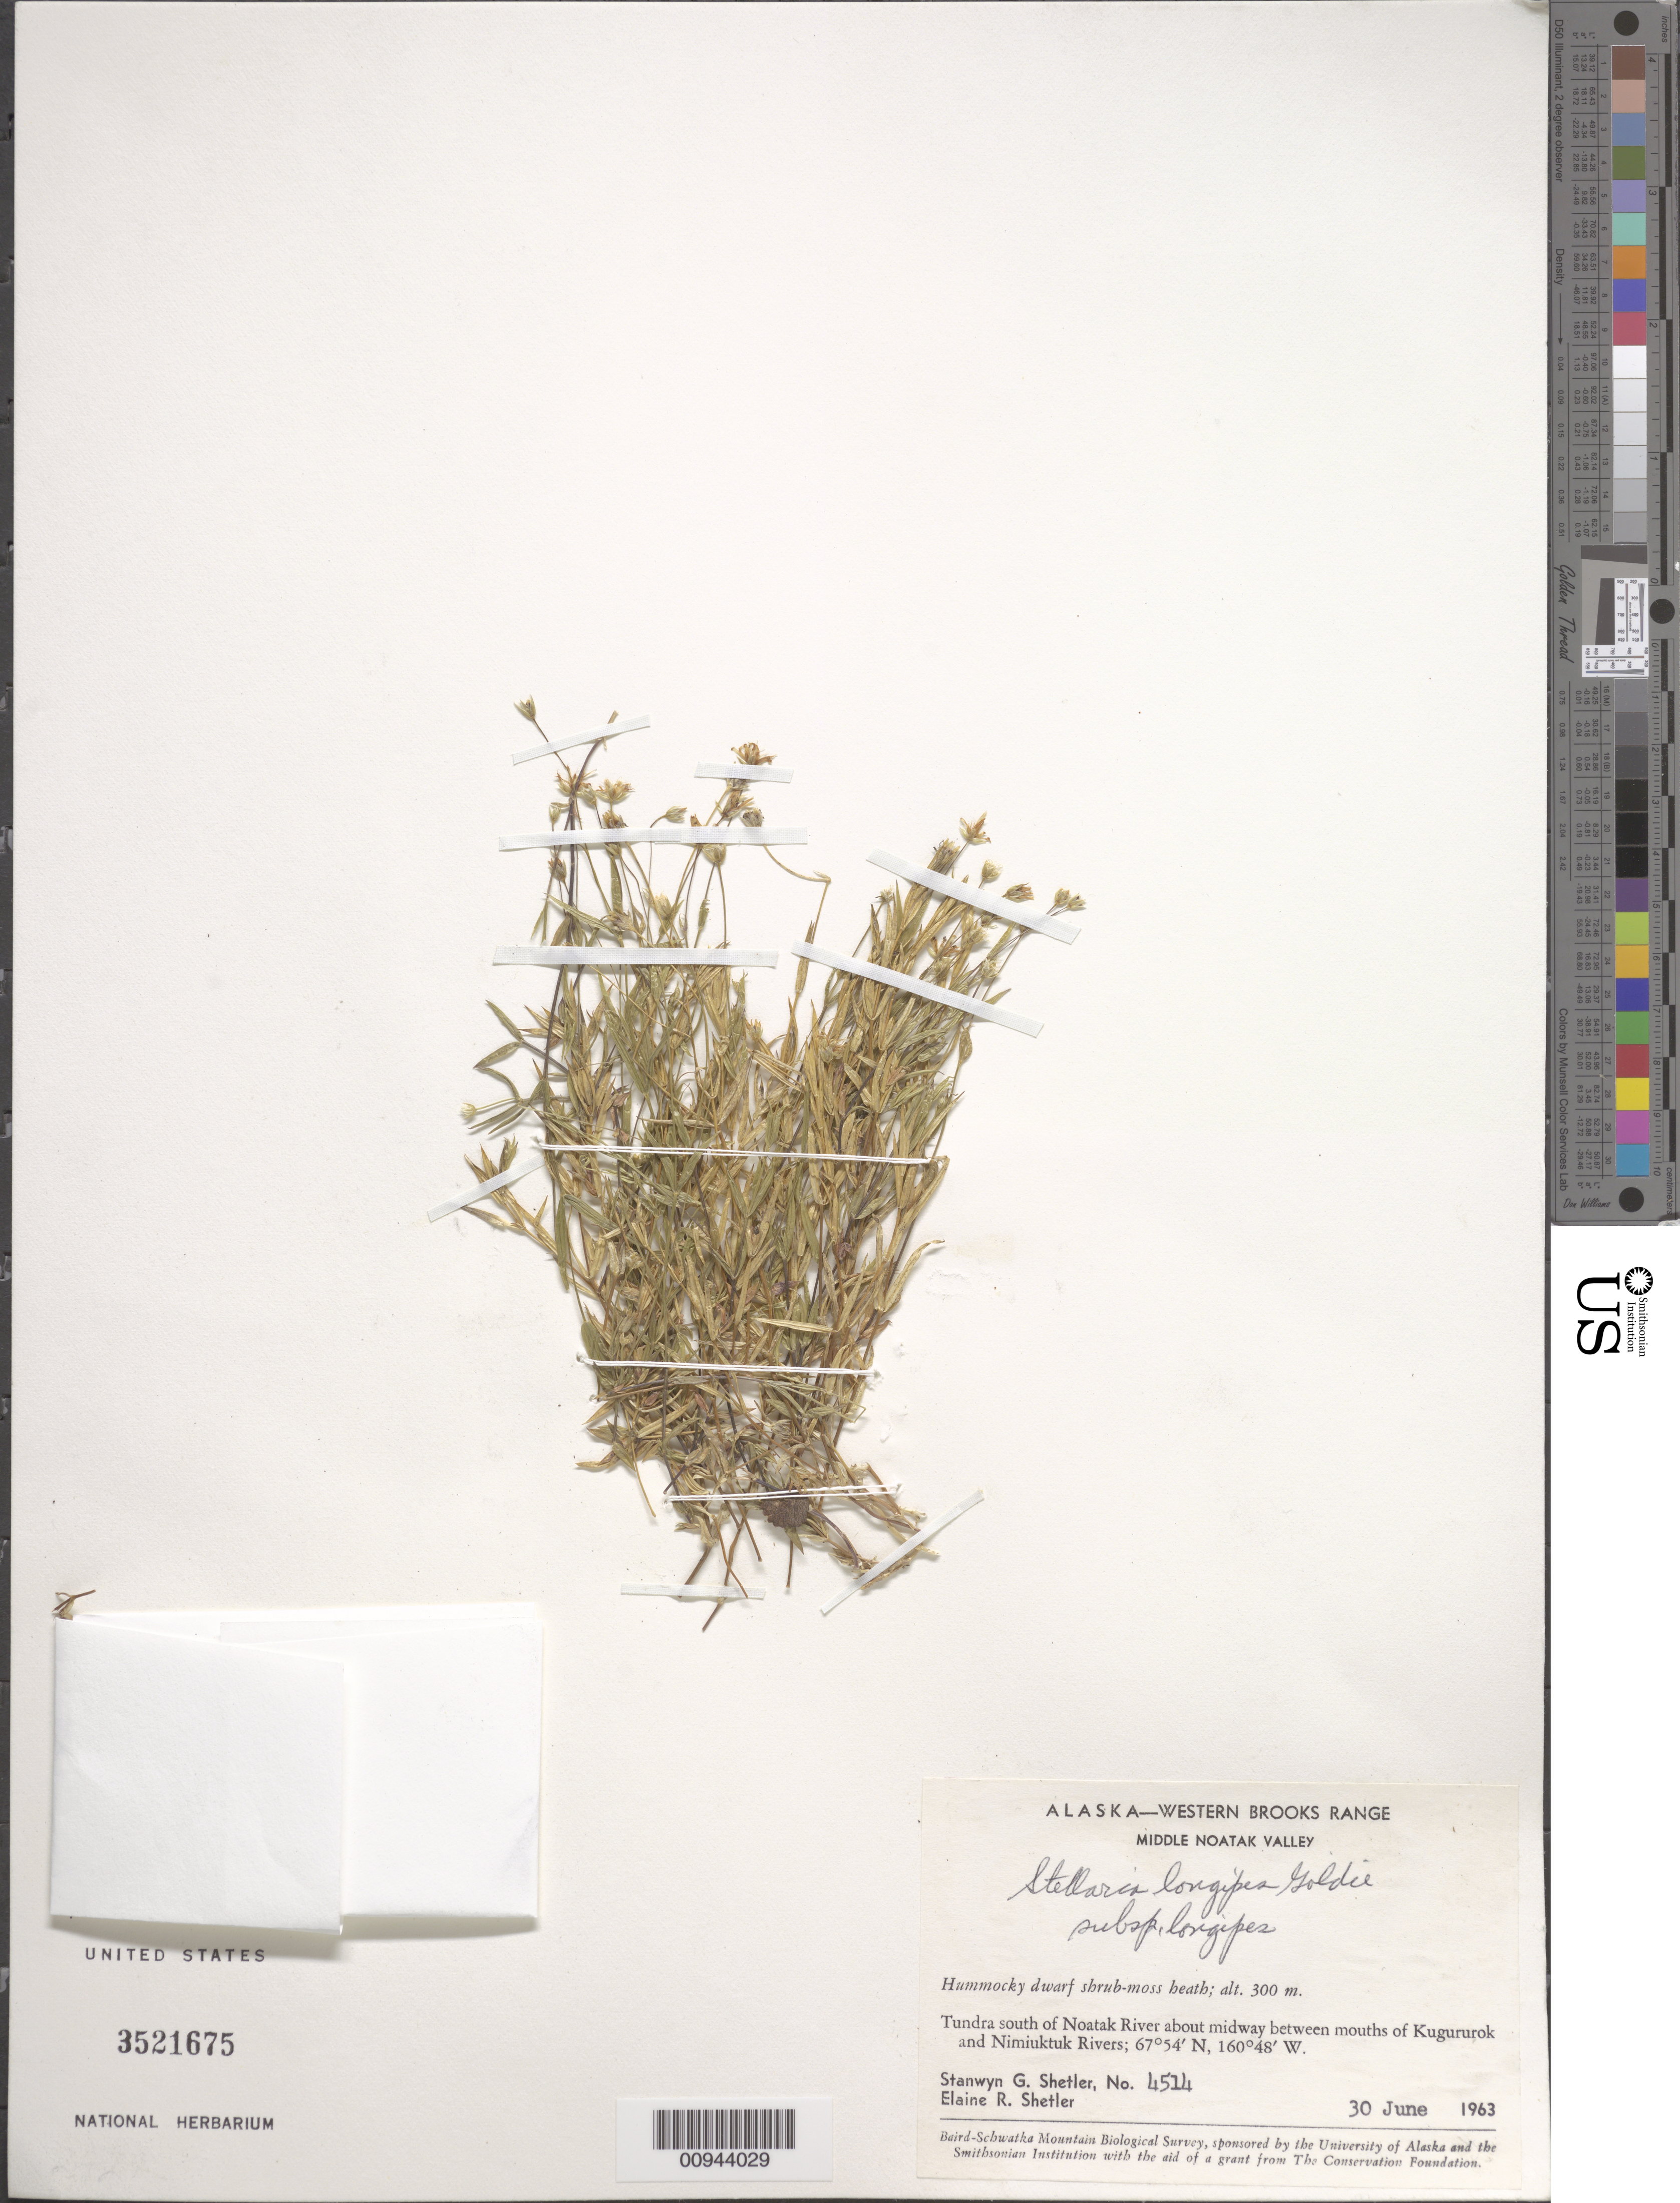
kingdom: Plantae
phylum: Tracheophyta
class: Magnoliopsida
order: Caryophyllales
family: Caryophyllaceae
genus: Stellaria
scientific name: Stellaria longipes subsp. longipes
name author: Goldie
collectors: S. Shetler & E. R. Shetler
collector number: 4514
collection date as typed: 30 Jun 1963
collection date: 1963-06-30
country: United States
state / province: Alaska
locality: S of Noatak River about midway between mouths of Kugururok and Nimiuktuk Rivers. Western Brooks Range, Middle Noatak Valley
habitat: Tundra. Hummocky dwarf shrub-moss heath.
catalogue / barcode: US 3521675